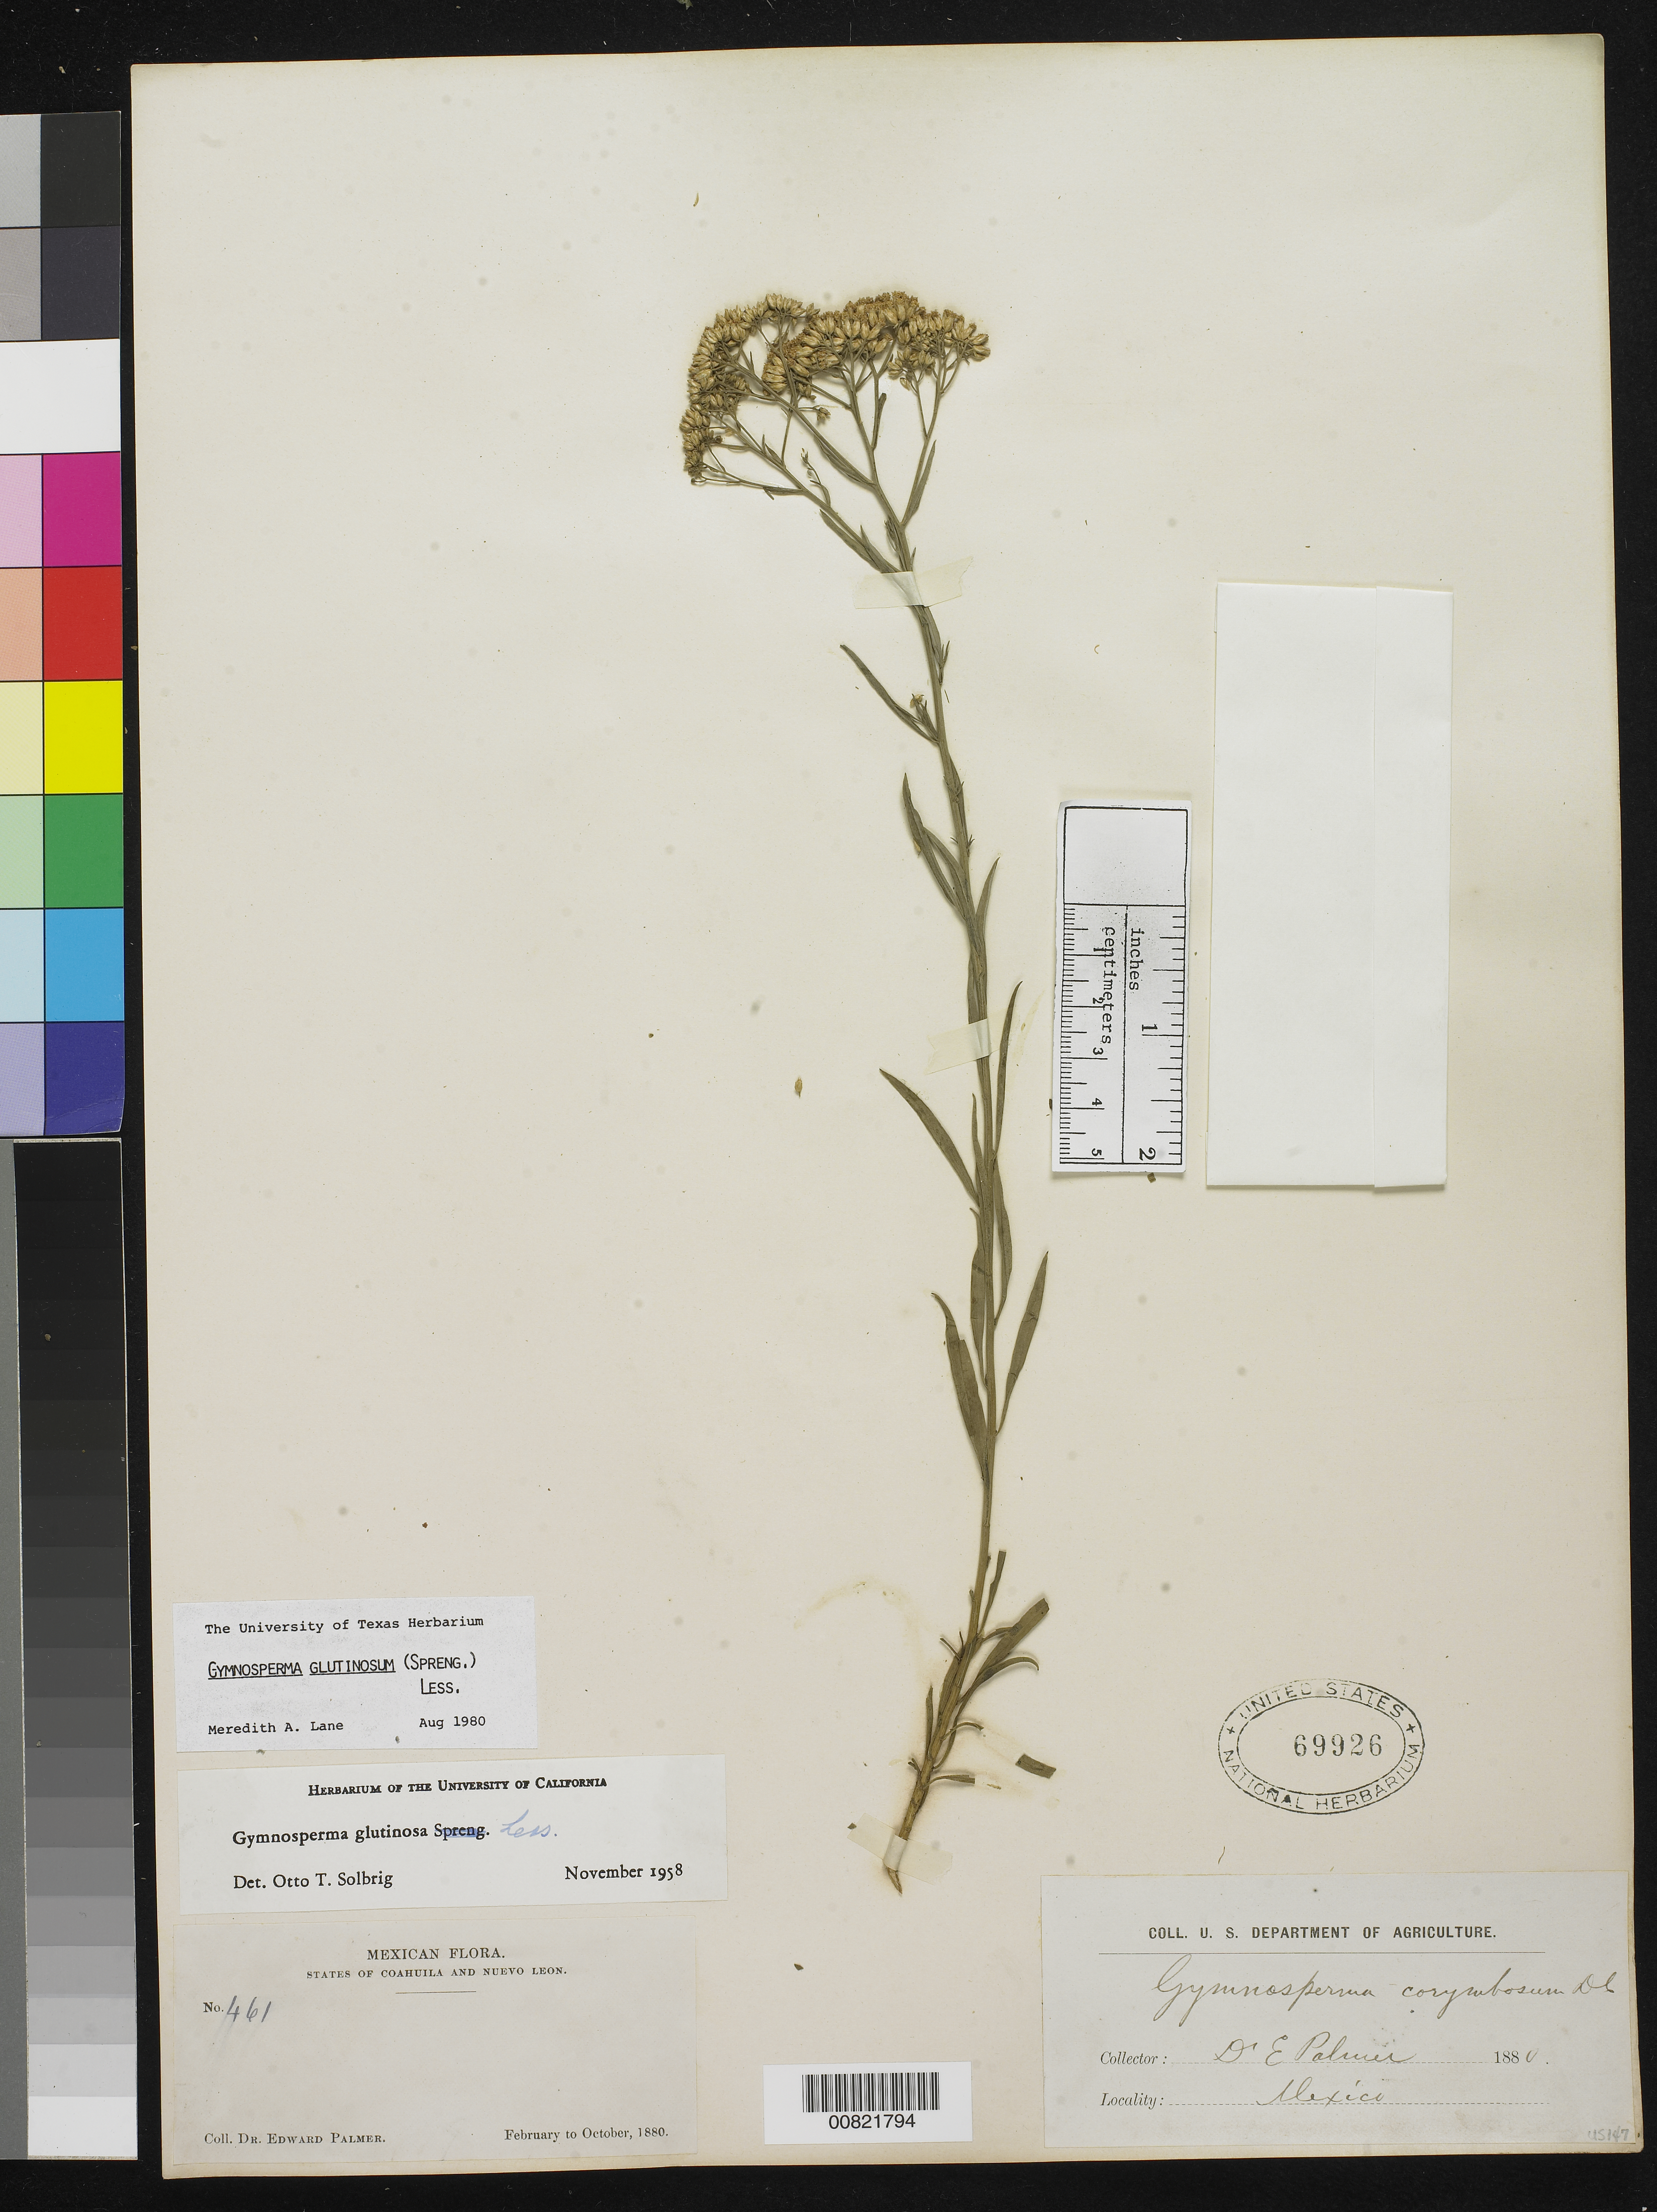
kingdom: Plantae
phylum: Tracheophyta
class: Magnoliopsida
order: Asterales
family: Asteraceae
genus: Gymnosperma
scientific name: Gymnosperma glutinosum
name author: (Spreng.) Less.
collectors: E. Palmer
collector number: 461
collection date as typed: Feb 1880 to -- Oct 1880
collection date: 1880-02/1880-10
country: Mexico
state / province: Coahuila / Nuevo León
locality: States of Coahuila and Nuevo León.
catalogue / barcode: US 69926